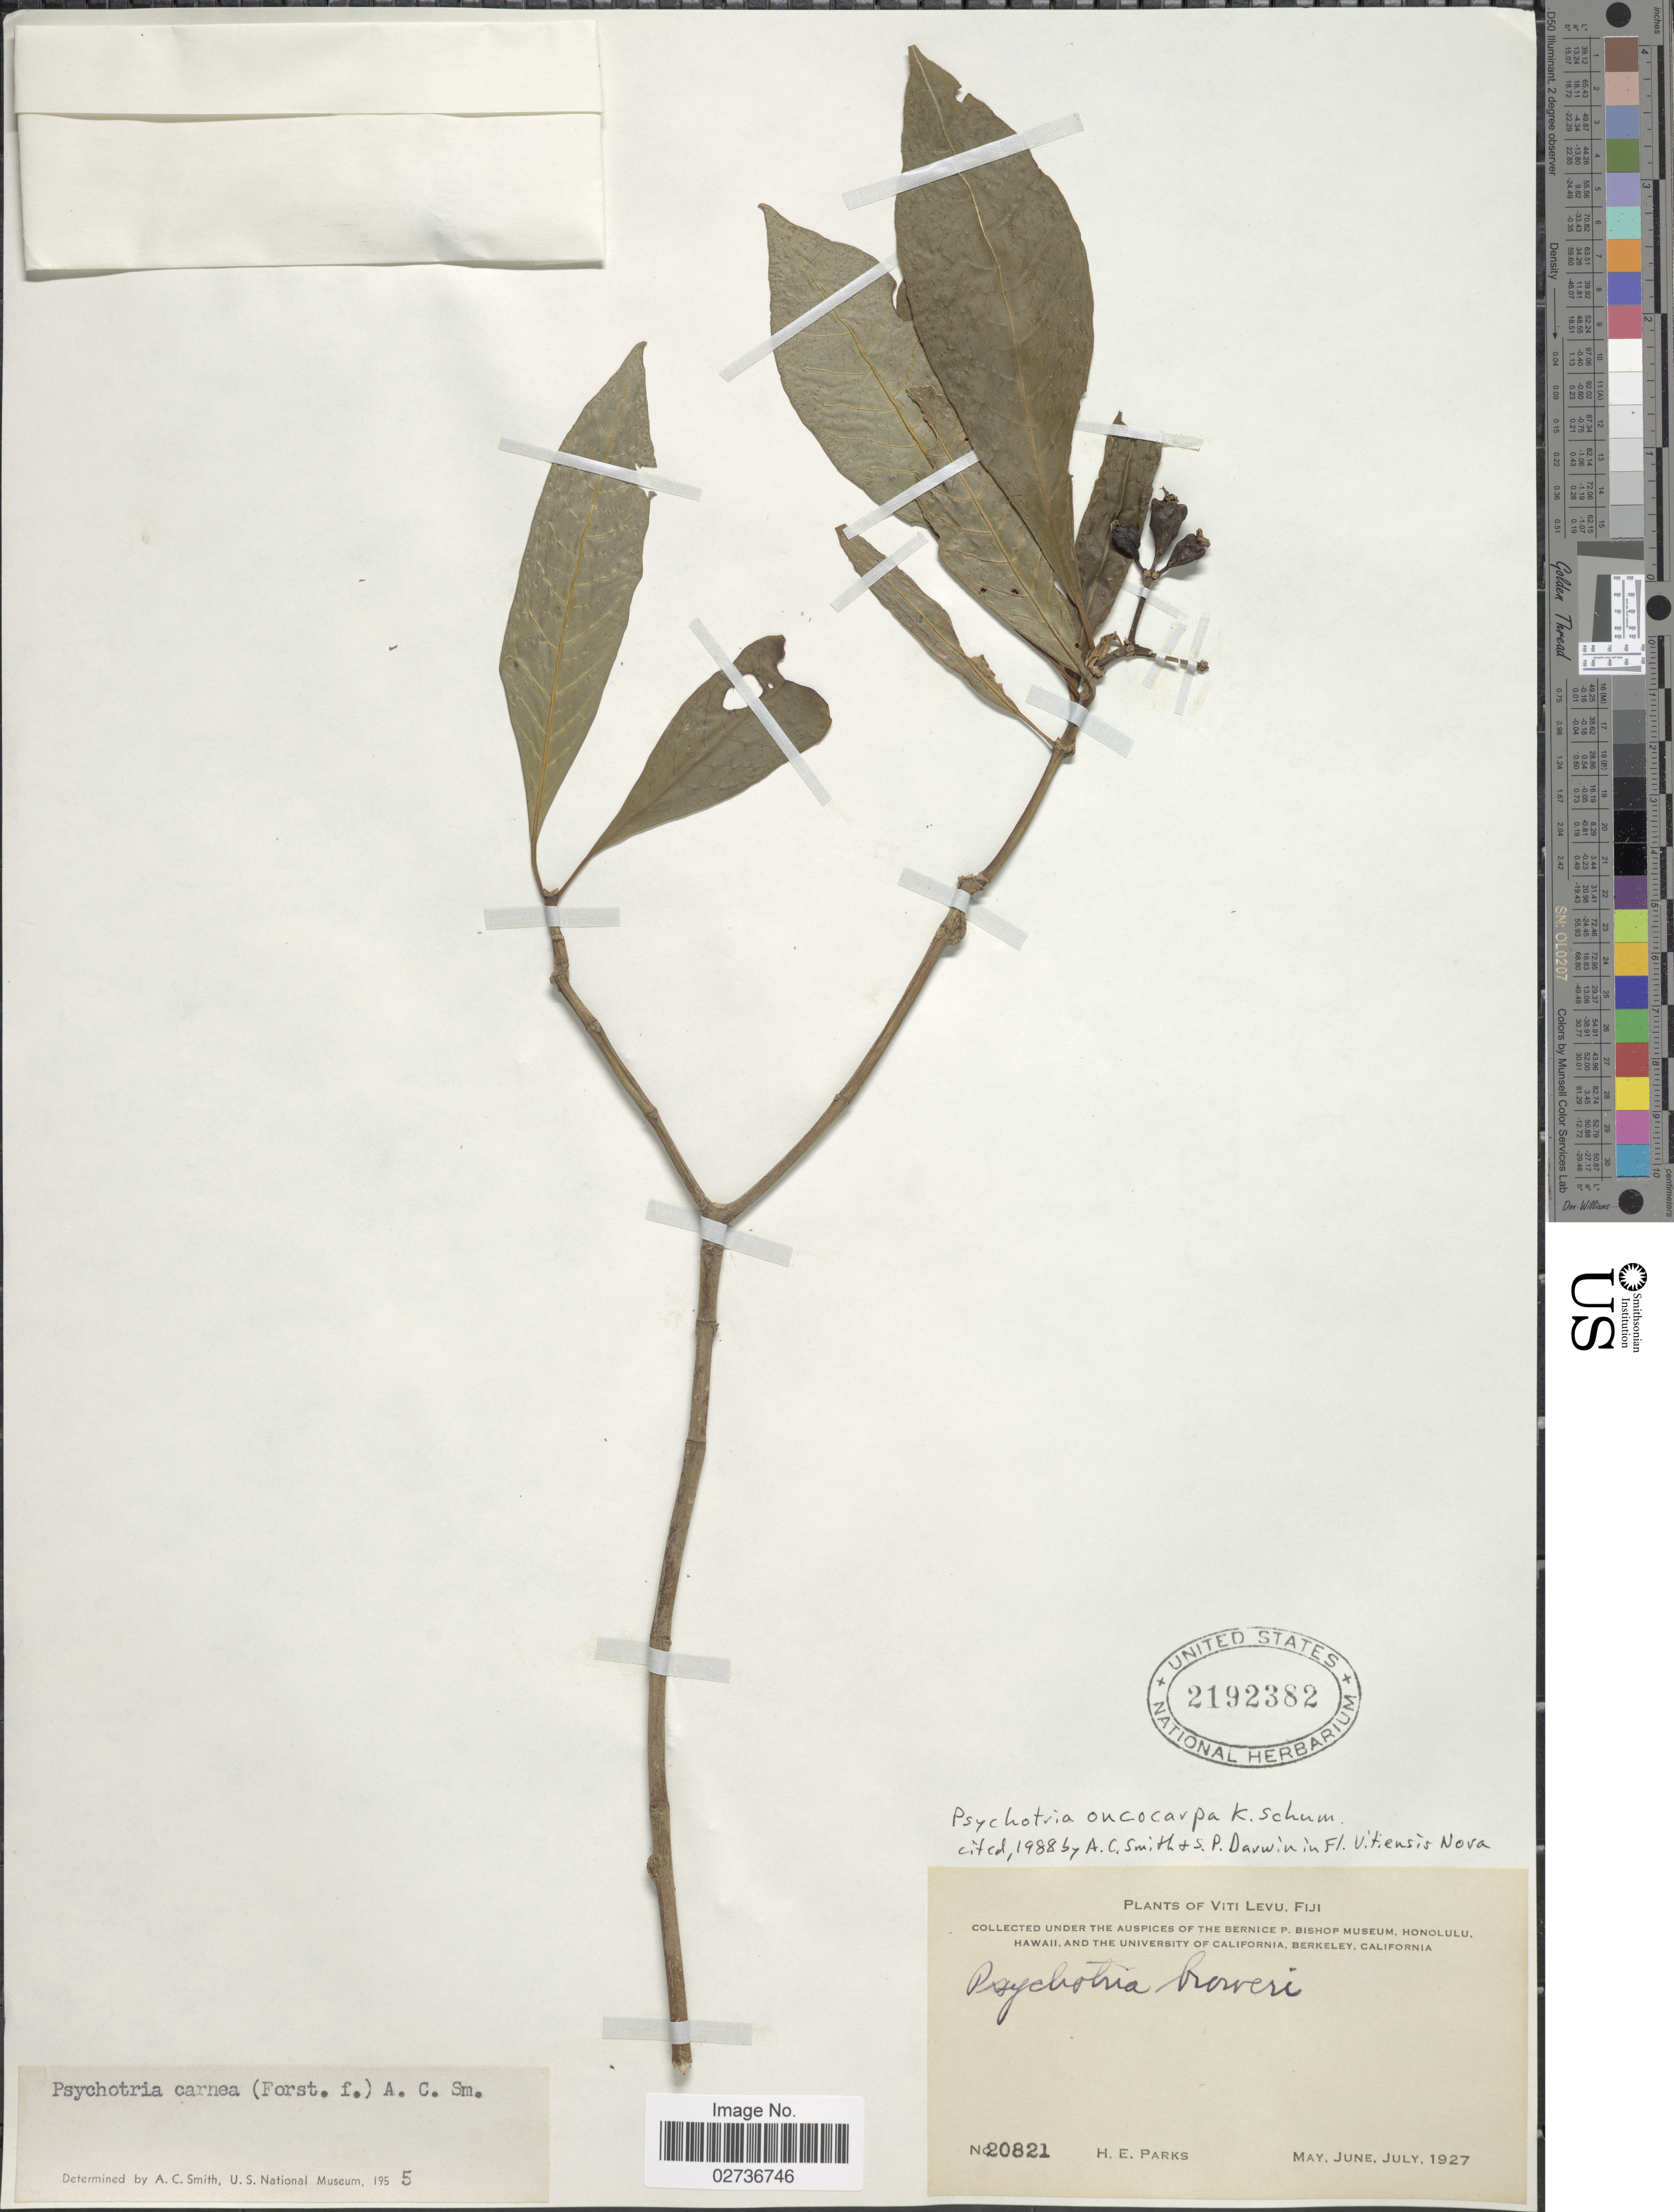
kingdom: Plantae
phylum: Tracheophyta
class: Magnoliopsida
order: Gentianales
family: Rubiaceae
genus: Psychotria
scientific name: Psychotria oncocarpa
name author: K. Schum.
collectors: H. E. Parks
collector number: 20821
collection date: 1927-05/1927-07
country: Fiji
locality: Viti Levu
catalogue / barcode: US 2192382